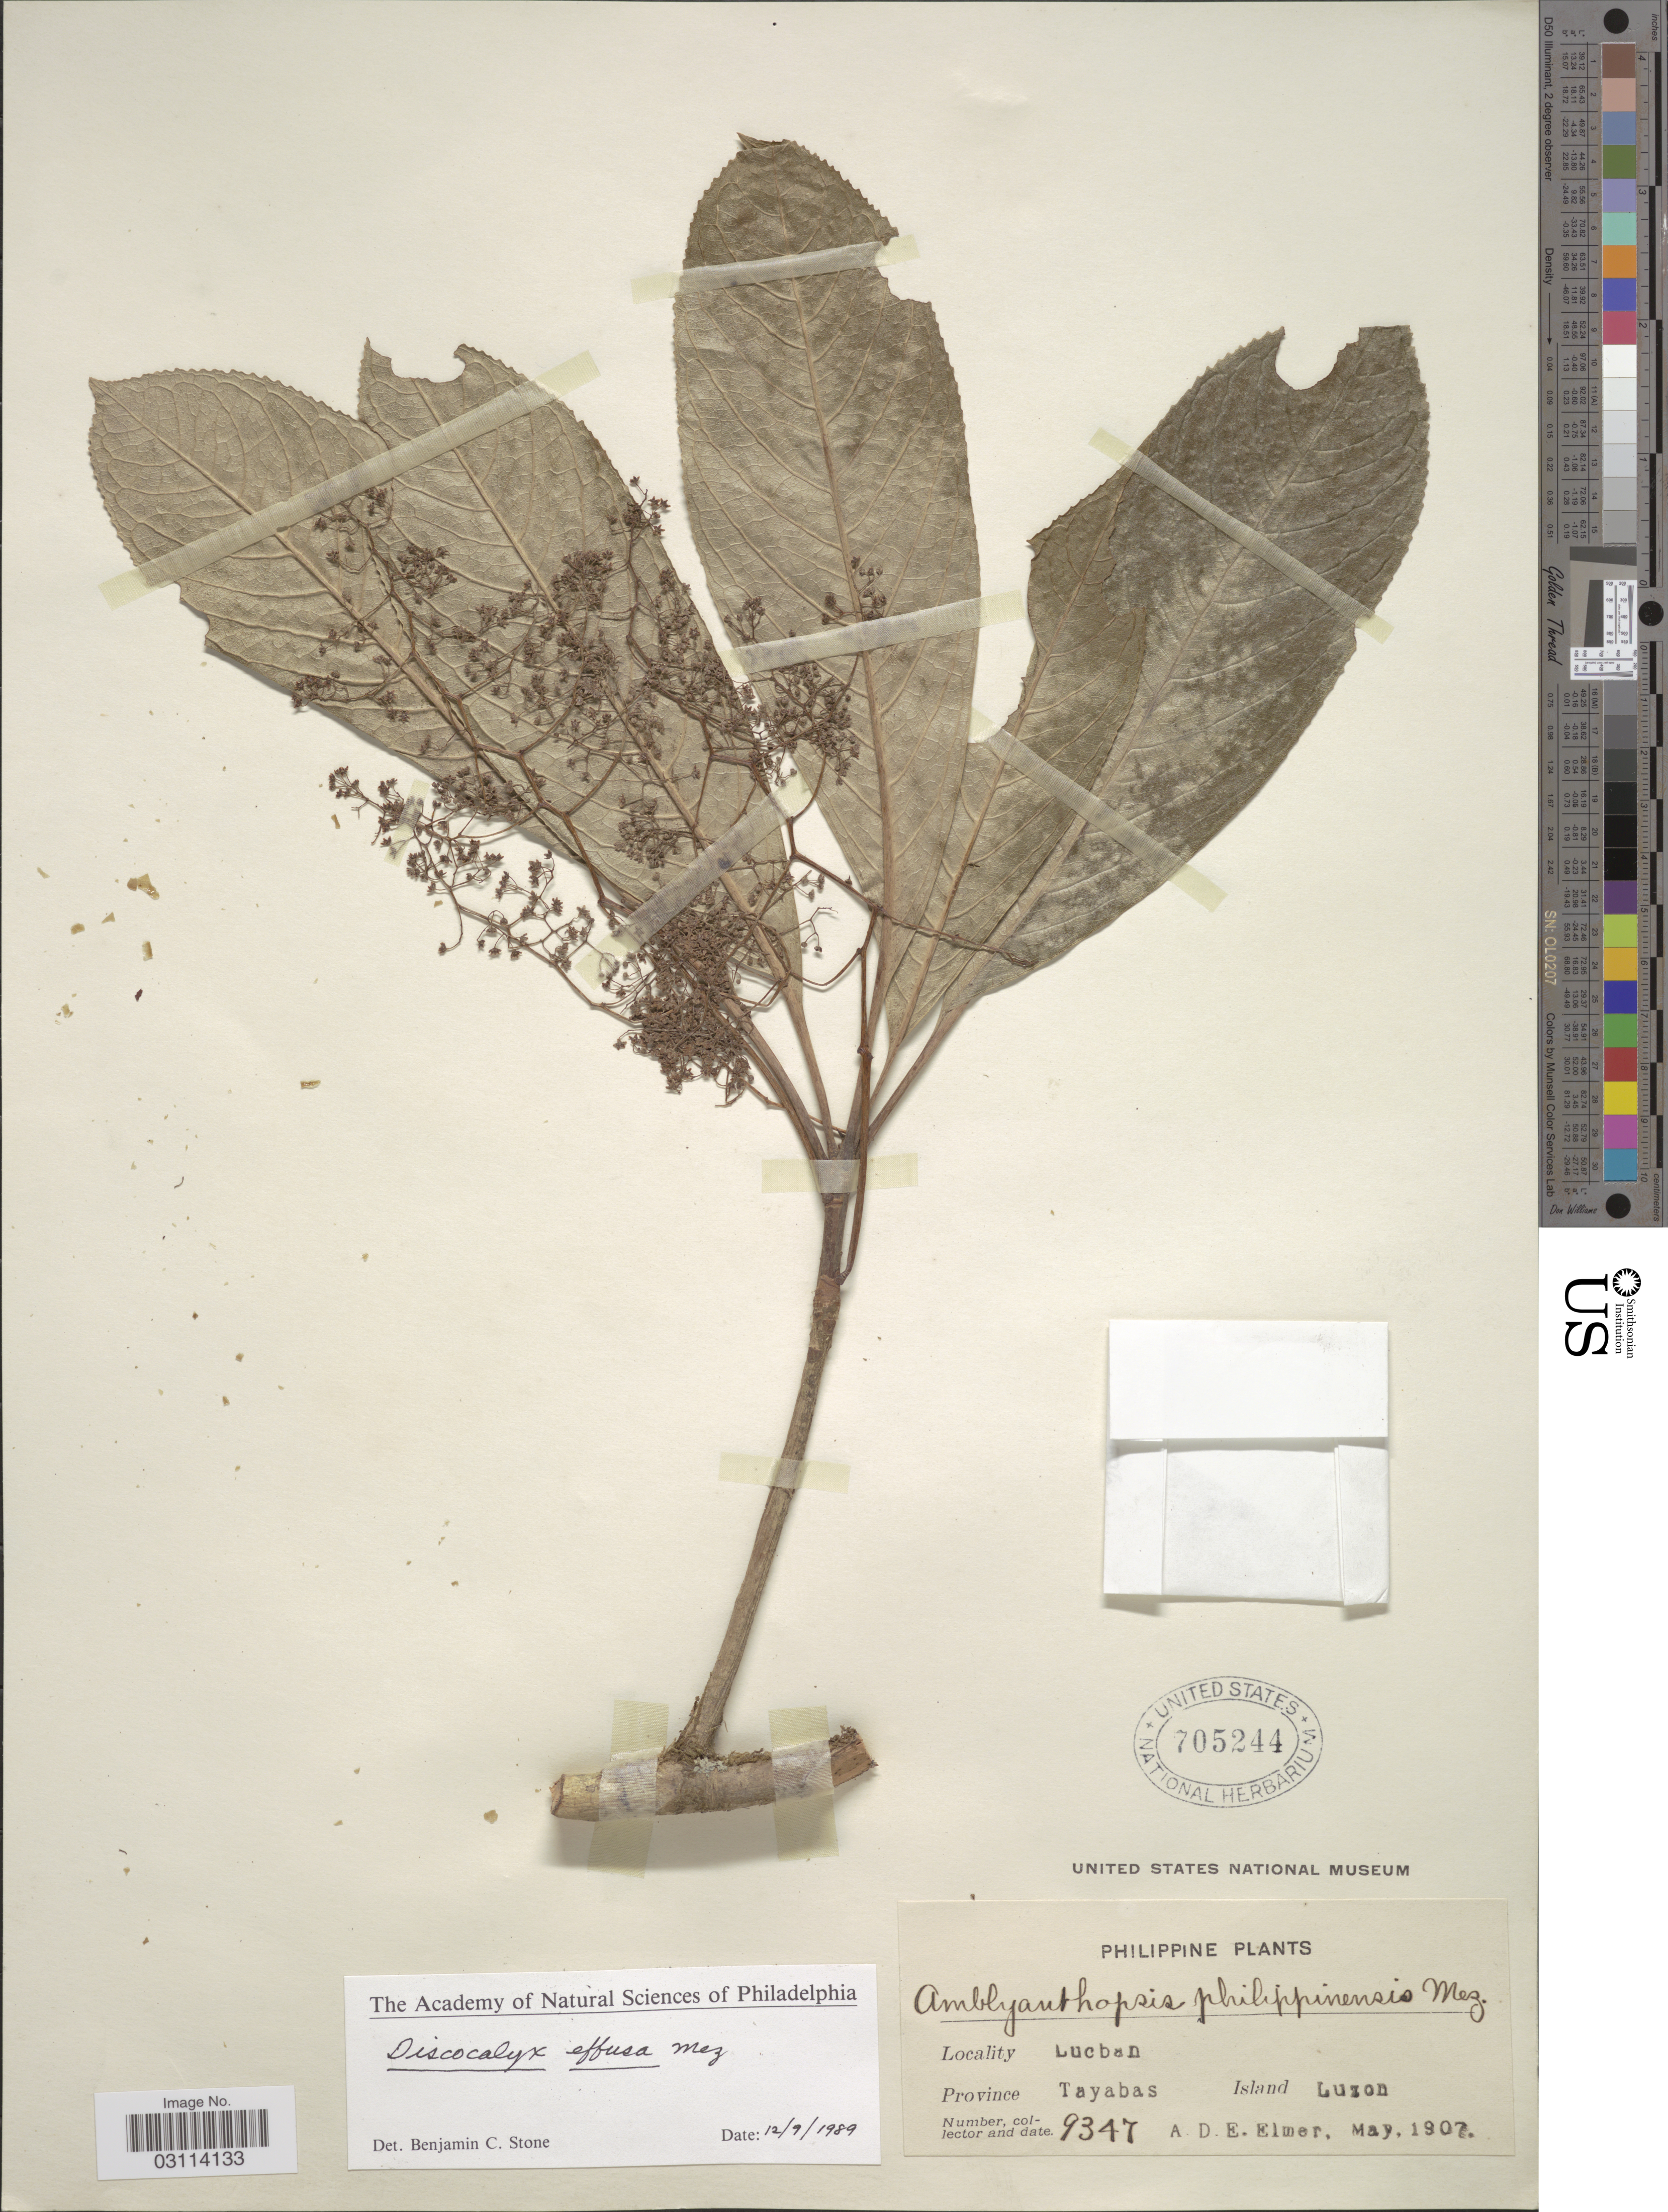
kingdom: Plantae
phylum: Tracheophyta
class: Magnoliopsida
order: Ericales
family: Primulaceae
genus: Discocalyx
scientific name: Discocalyx effusa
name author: Mez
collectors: A. D. E. Elmer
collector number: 9347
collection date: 1907-05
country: Philippines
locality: Lucban, Province Tayabas, Island Luzon.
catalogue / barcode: US 705244